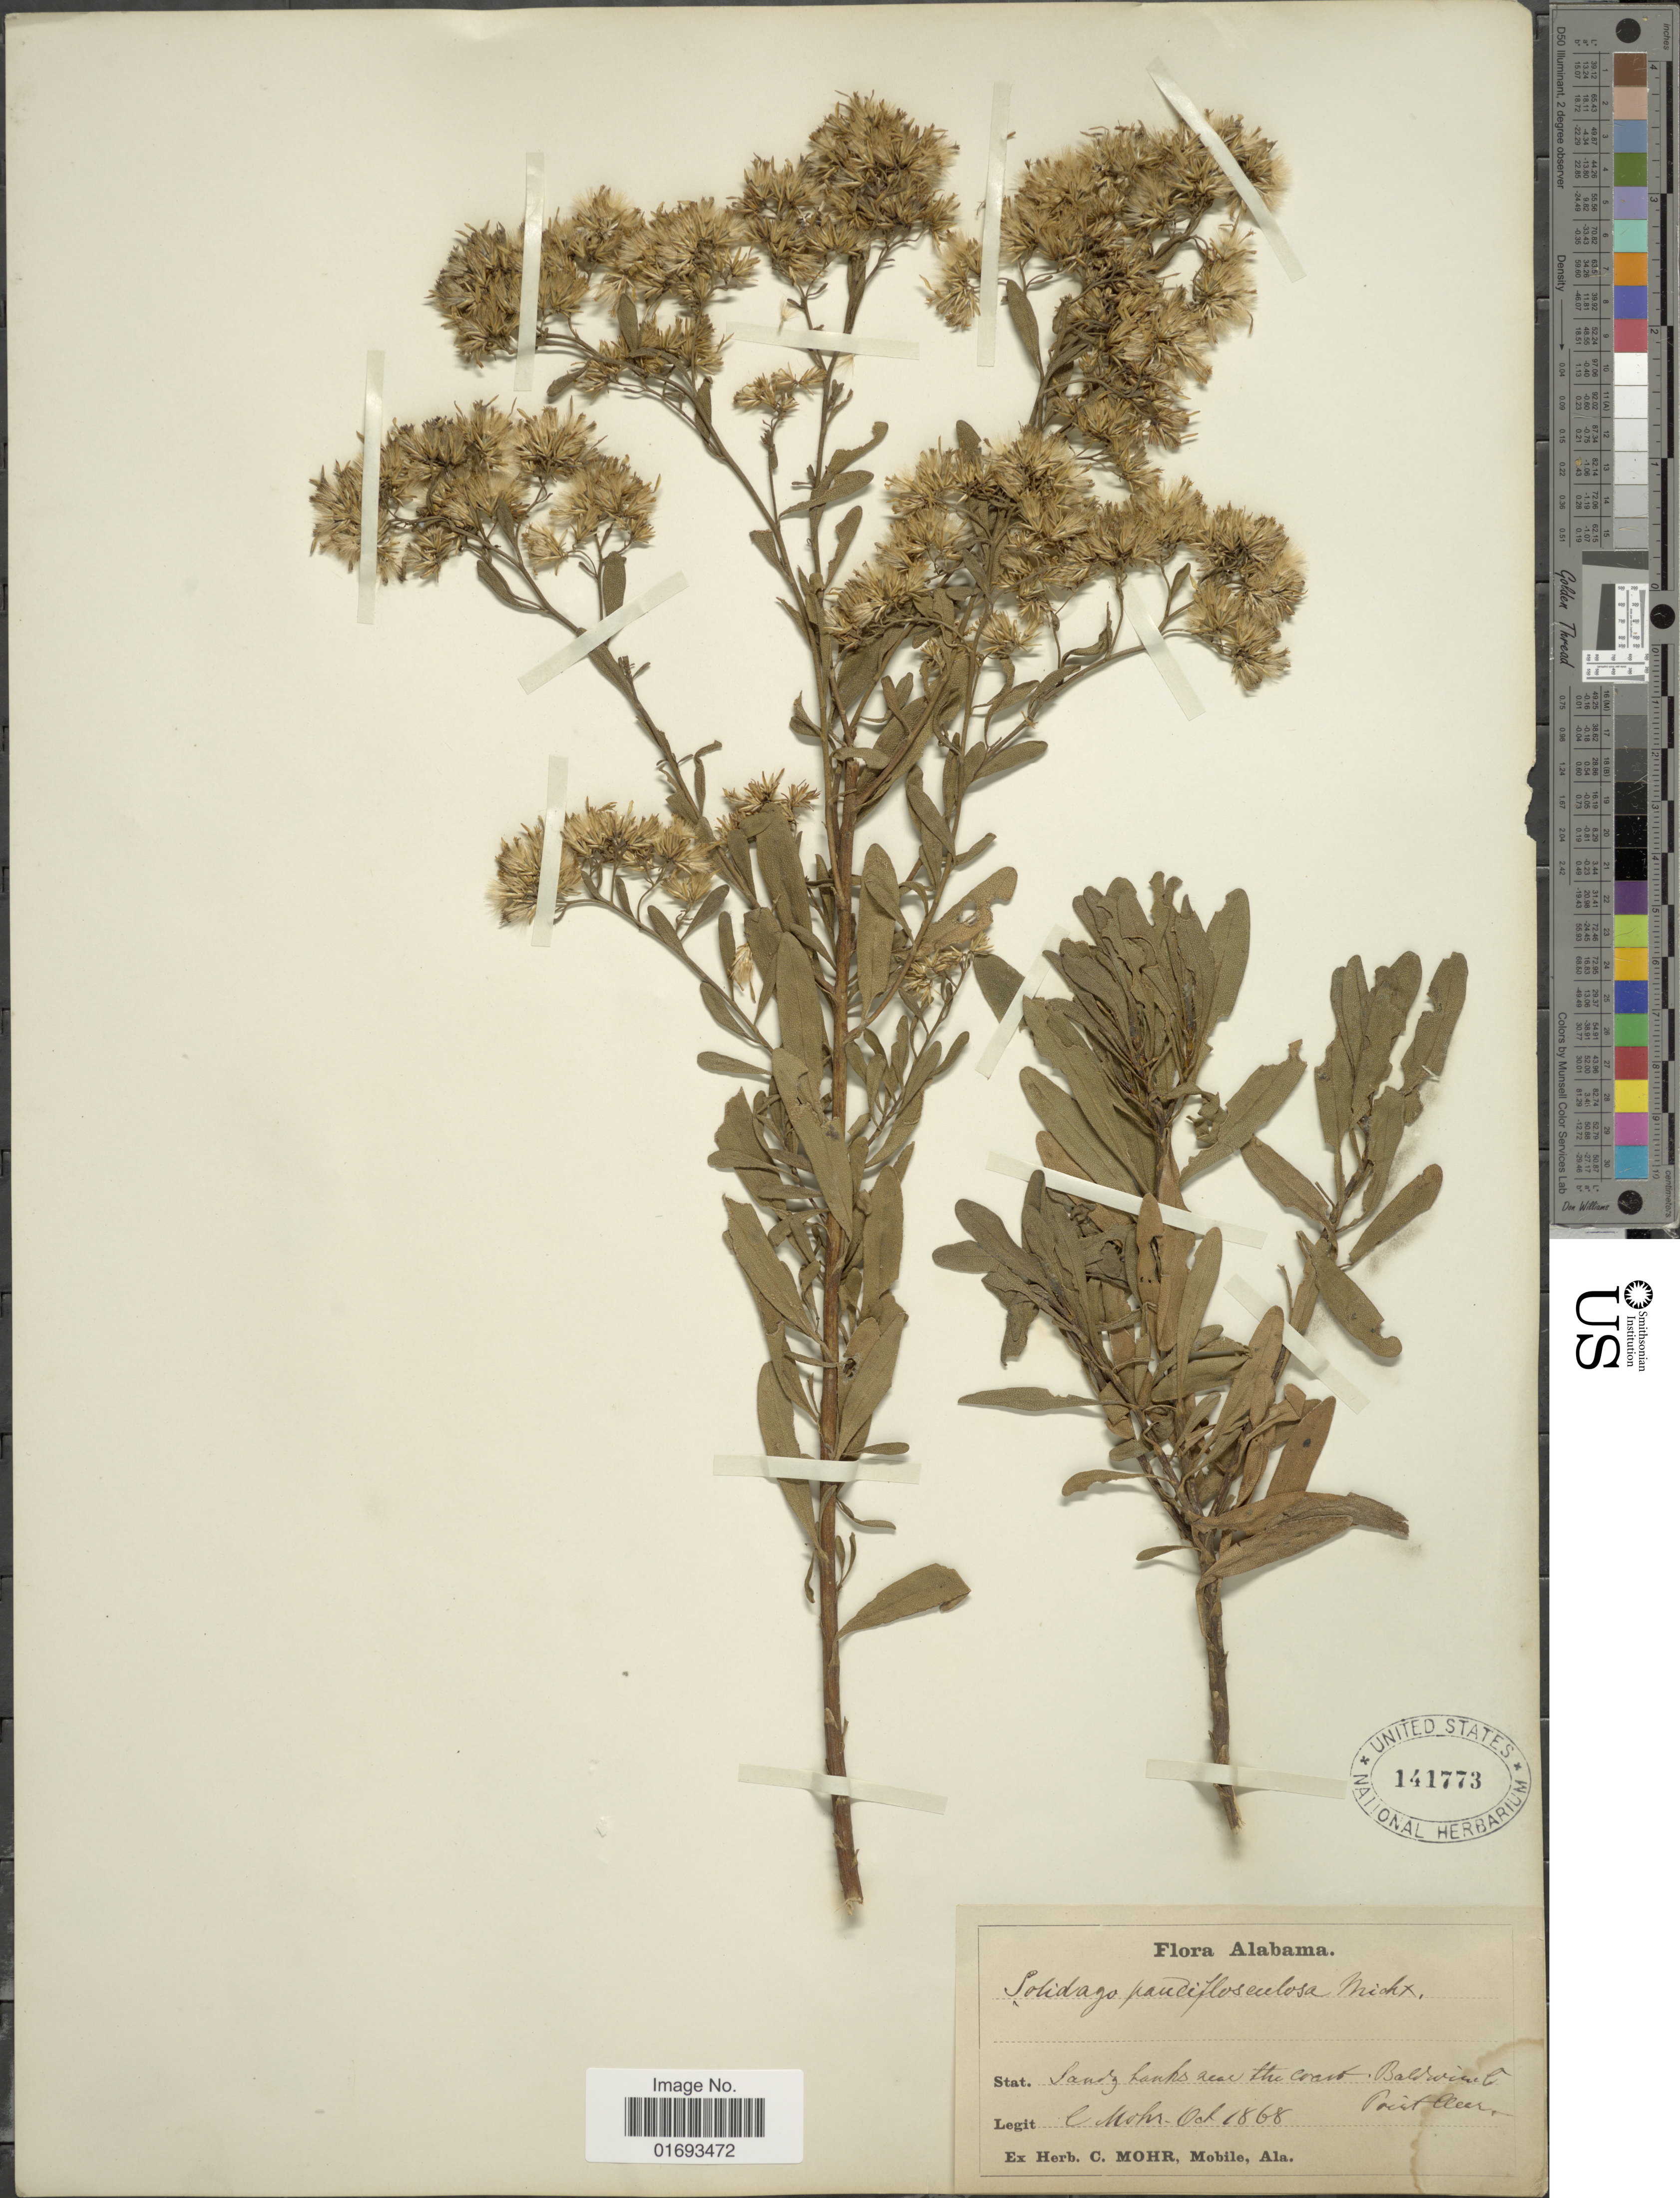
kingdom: Plantae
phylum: Tracheophyta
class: Magnoliopsida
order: Asterales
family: Asteraceae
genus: Chrysoma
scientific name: Chrysoma pauciflosculosa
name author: (Michx.) Greene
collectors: C. T. Mohr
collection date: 1868-10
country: United States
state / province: Alabama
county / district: Baldwin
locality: Sandy banks, Point Clear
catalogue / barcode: US 141773